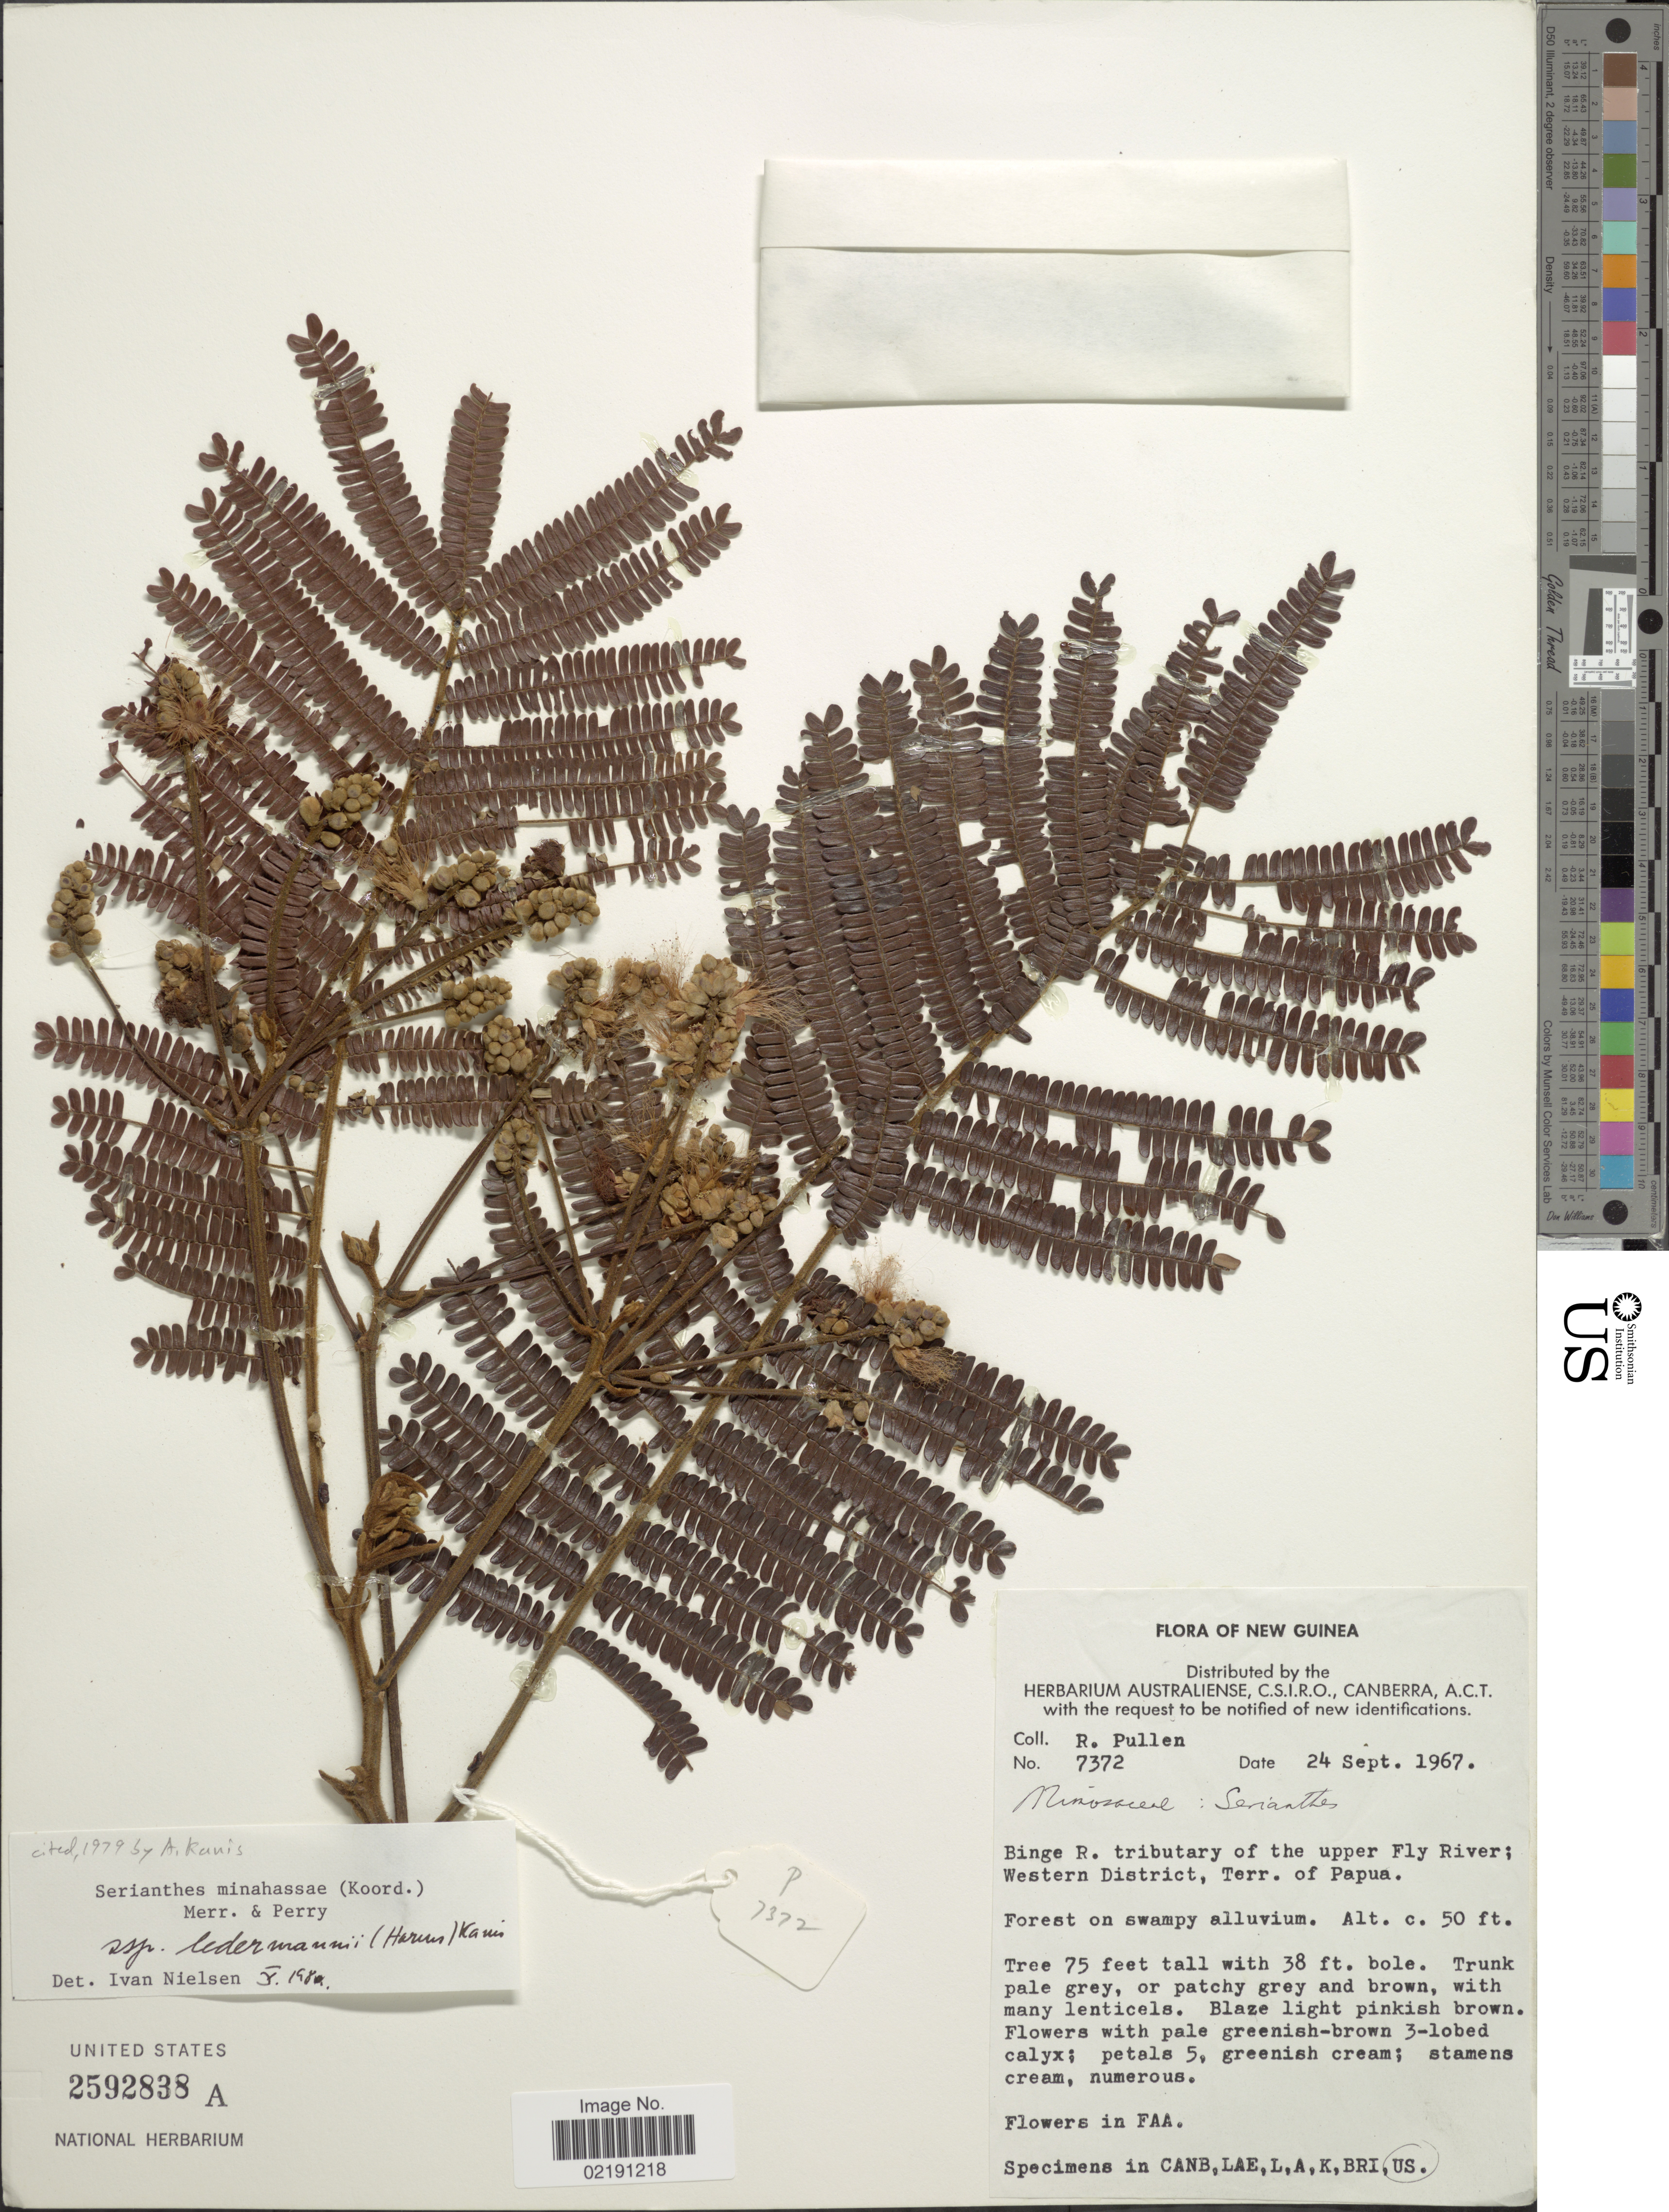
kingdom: Plantae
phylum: Tracheophyta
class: Magnoliopsida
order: Fabales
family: Fabaceae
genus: Serianthes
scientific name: Serianthes minahassae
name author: (Koord.) Merr. & L.M. Perry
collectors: R. Pullen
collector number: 7372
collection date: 1967-09-24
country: Papua New Guinea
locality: New Guinea. Binge R. tributary of the upper Fly River; Western District, Terr. of Papua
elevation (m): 15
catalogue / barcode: US 2592838A